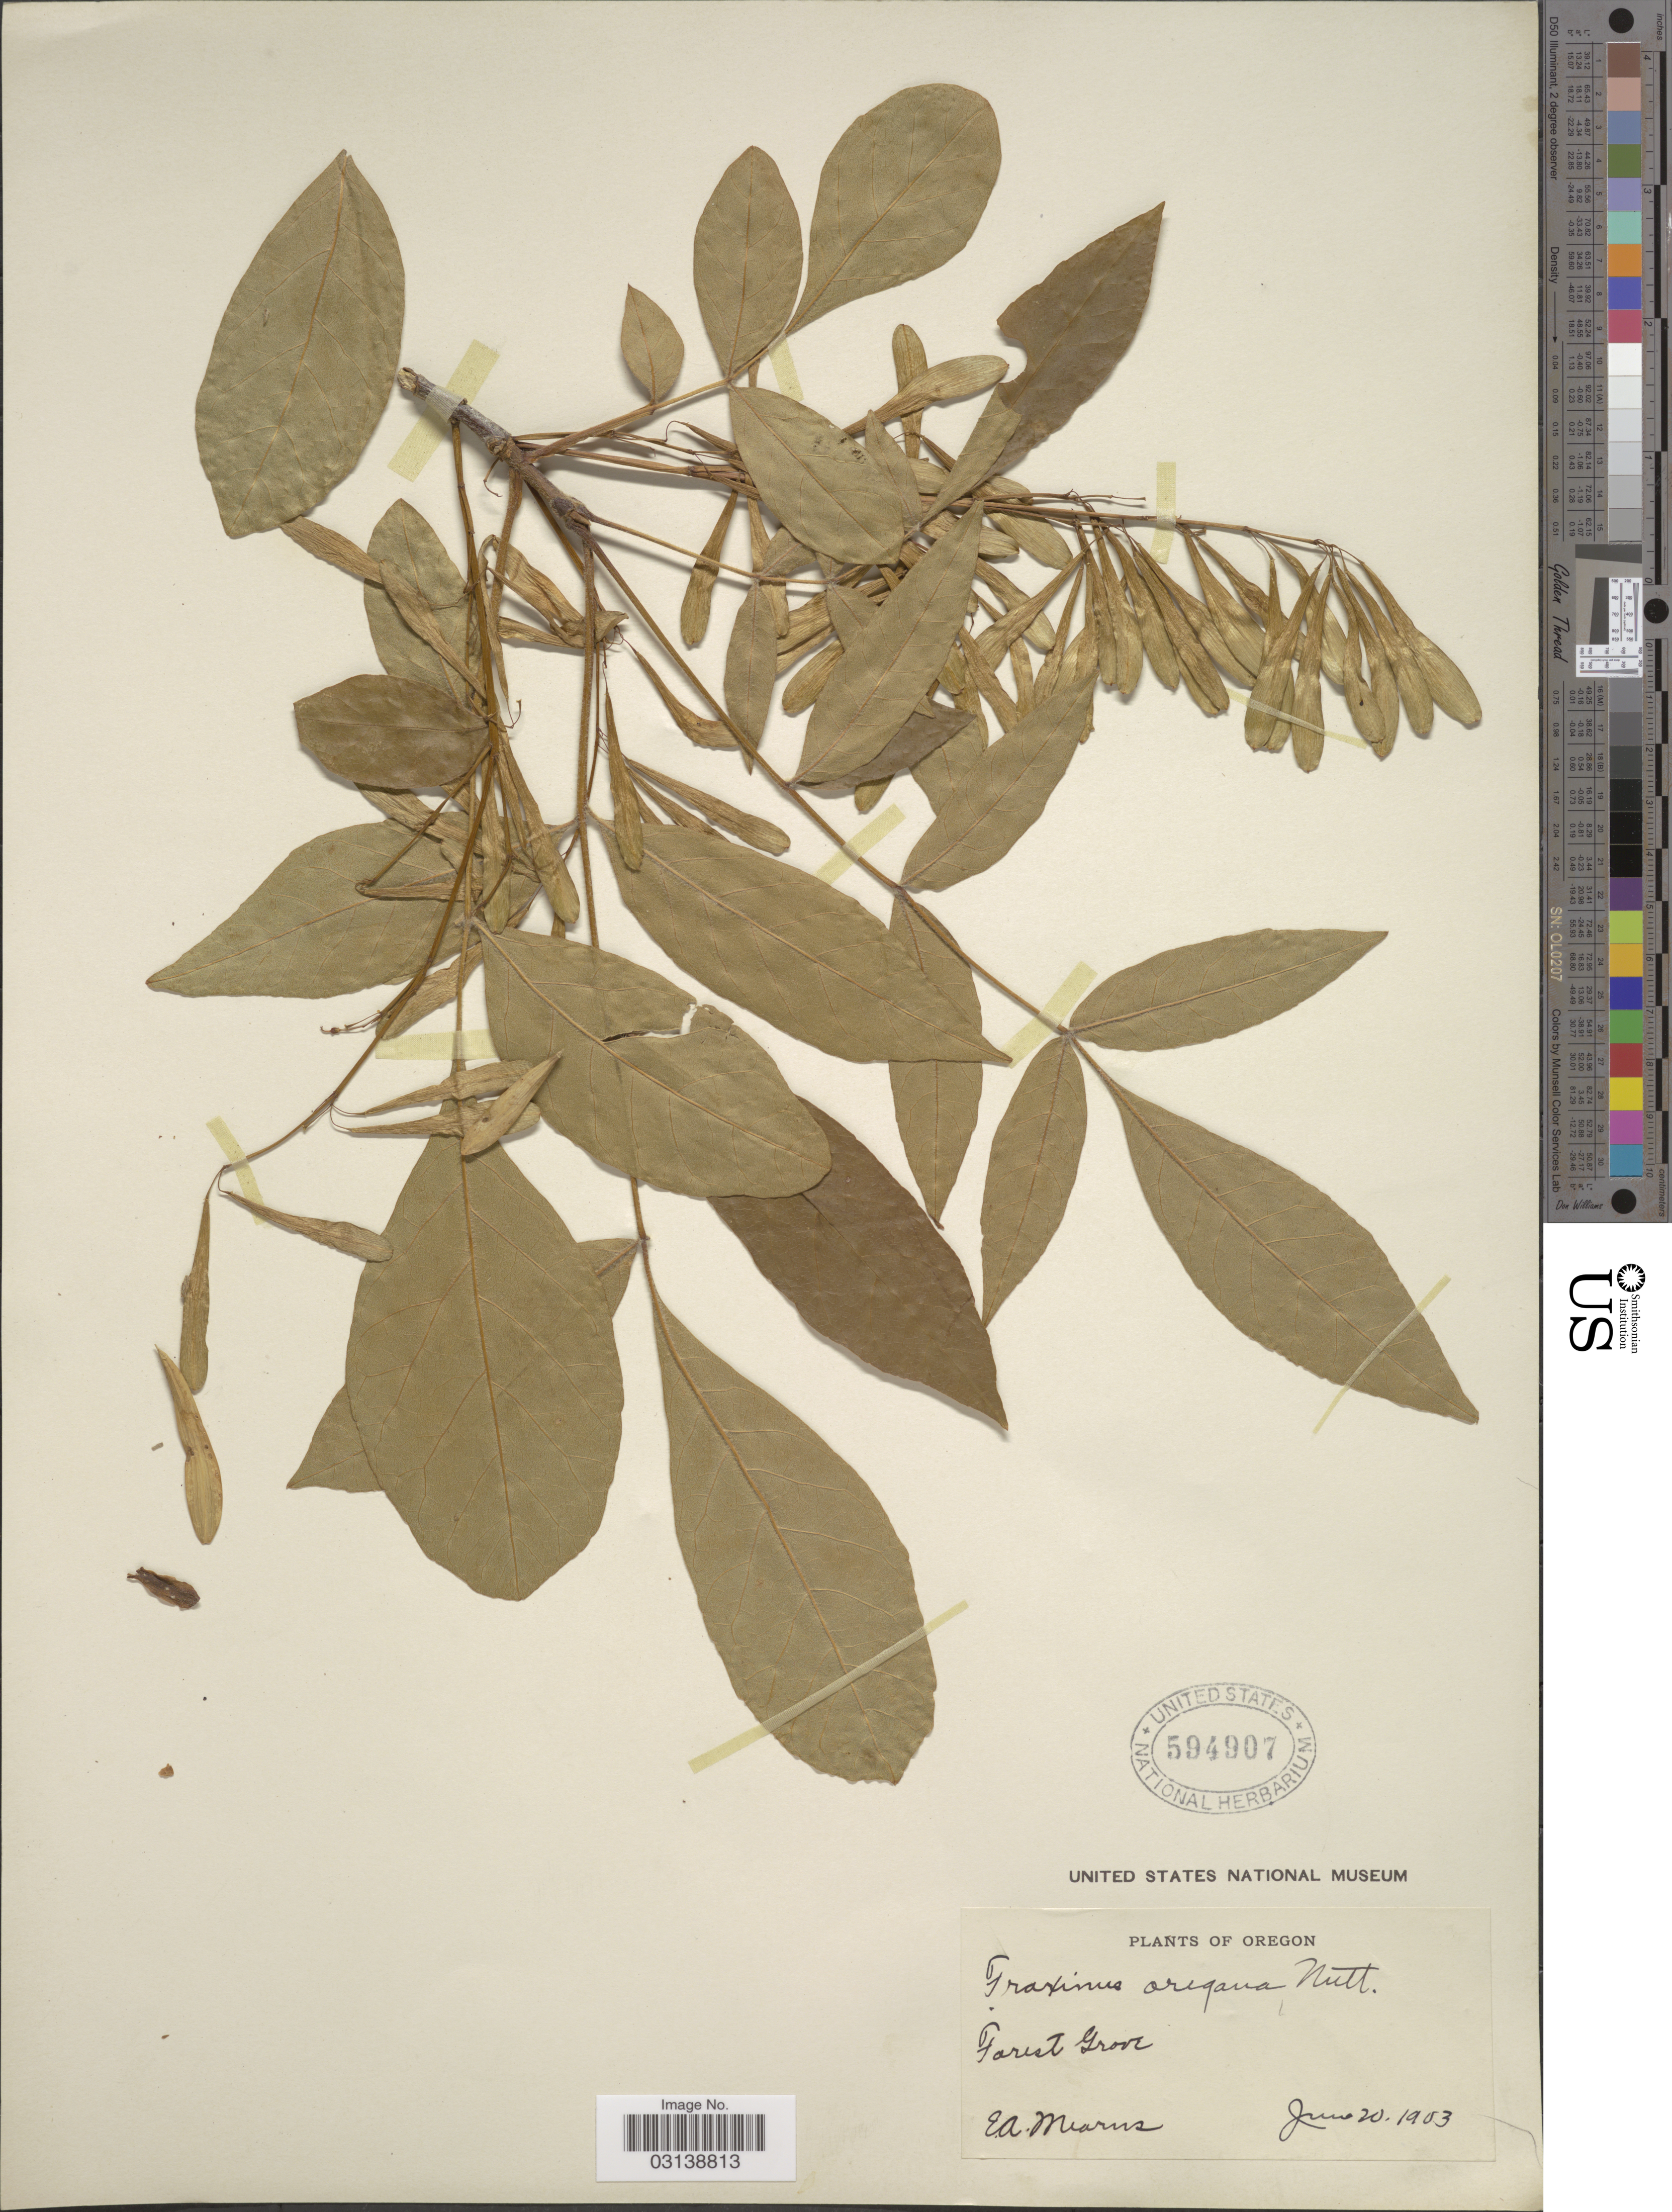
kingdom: Plantae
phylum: Tracheophyta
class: Magnoliopsida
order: Lamiales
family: Oleaceae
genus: Fraxinus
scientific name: Fraxinus latifolia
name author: Benth.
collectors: E. A. Mearns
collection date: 1903-06-20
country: United States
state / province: Oregon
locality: Forest Grove.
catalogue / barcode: US 594907